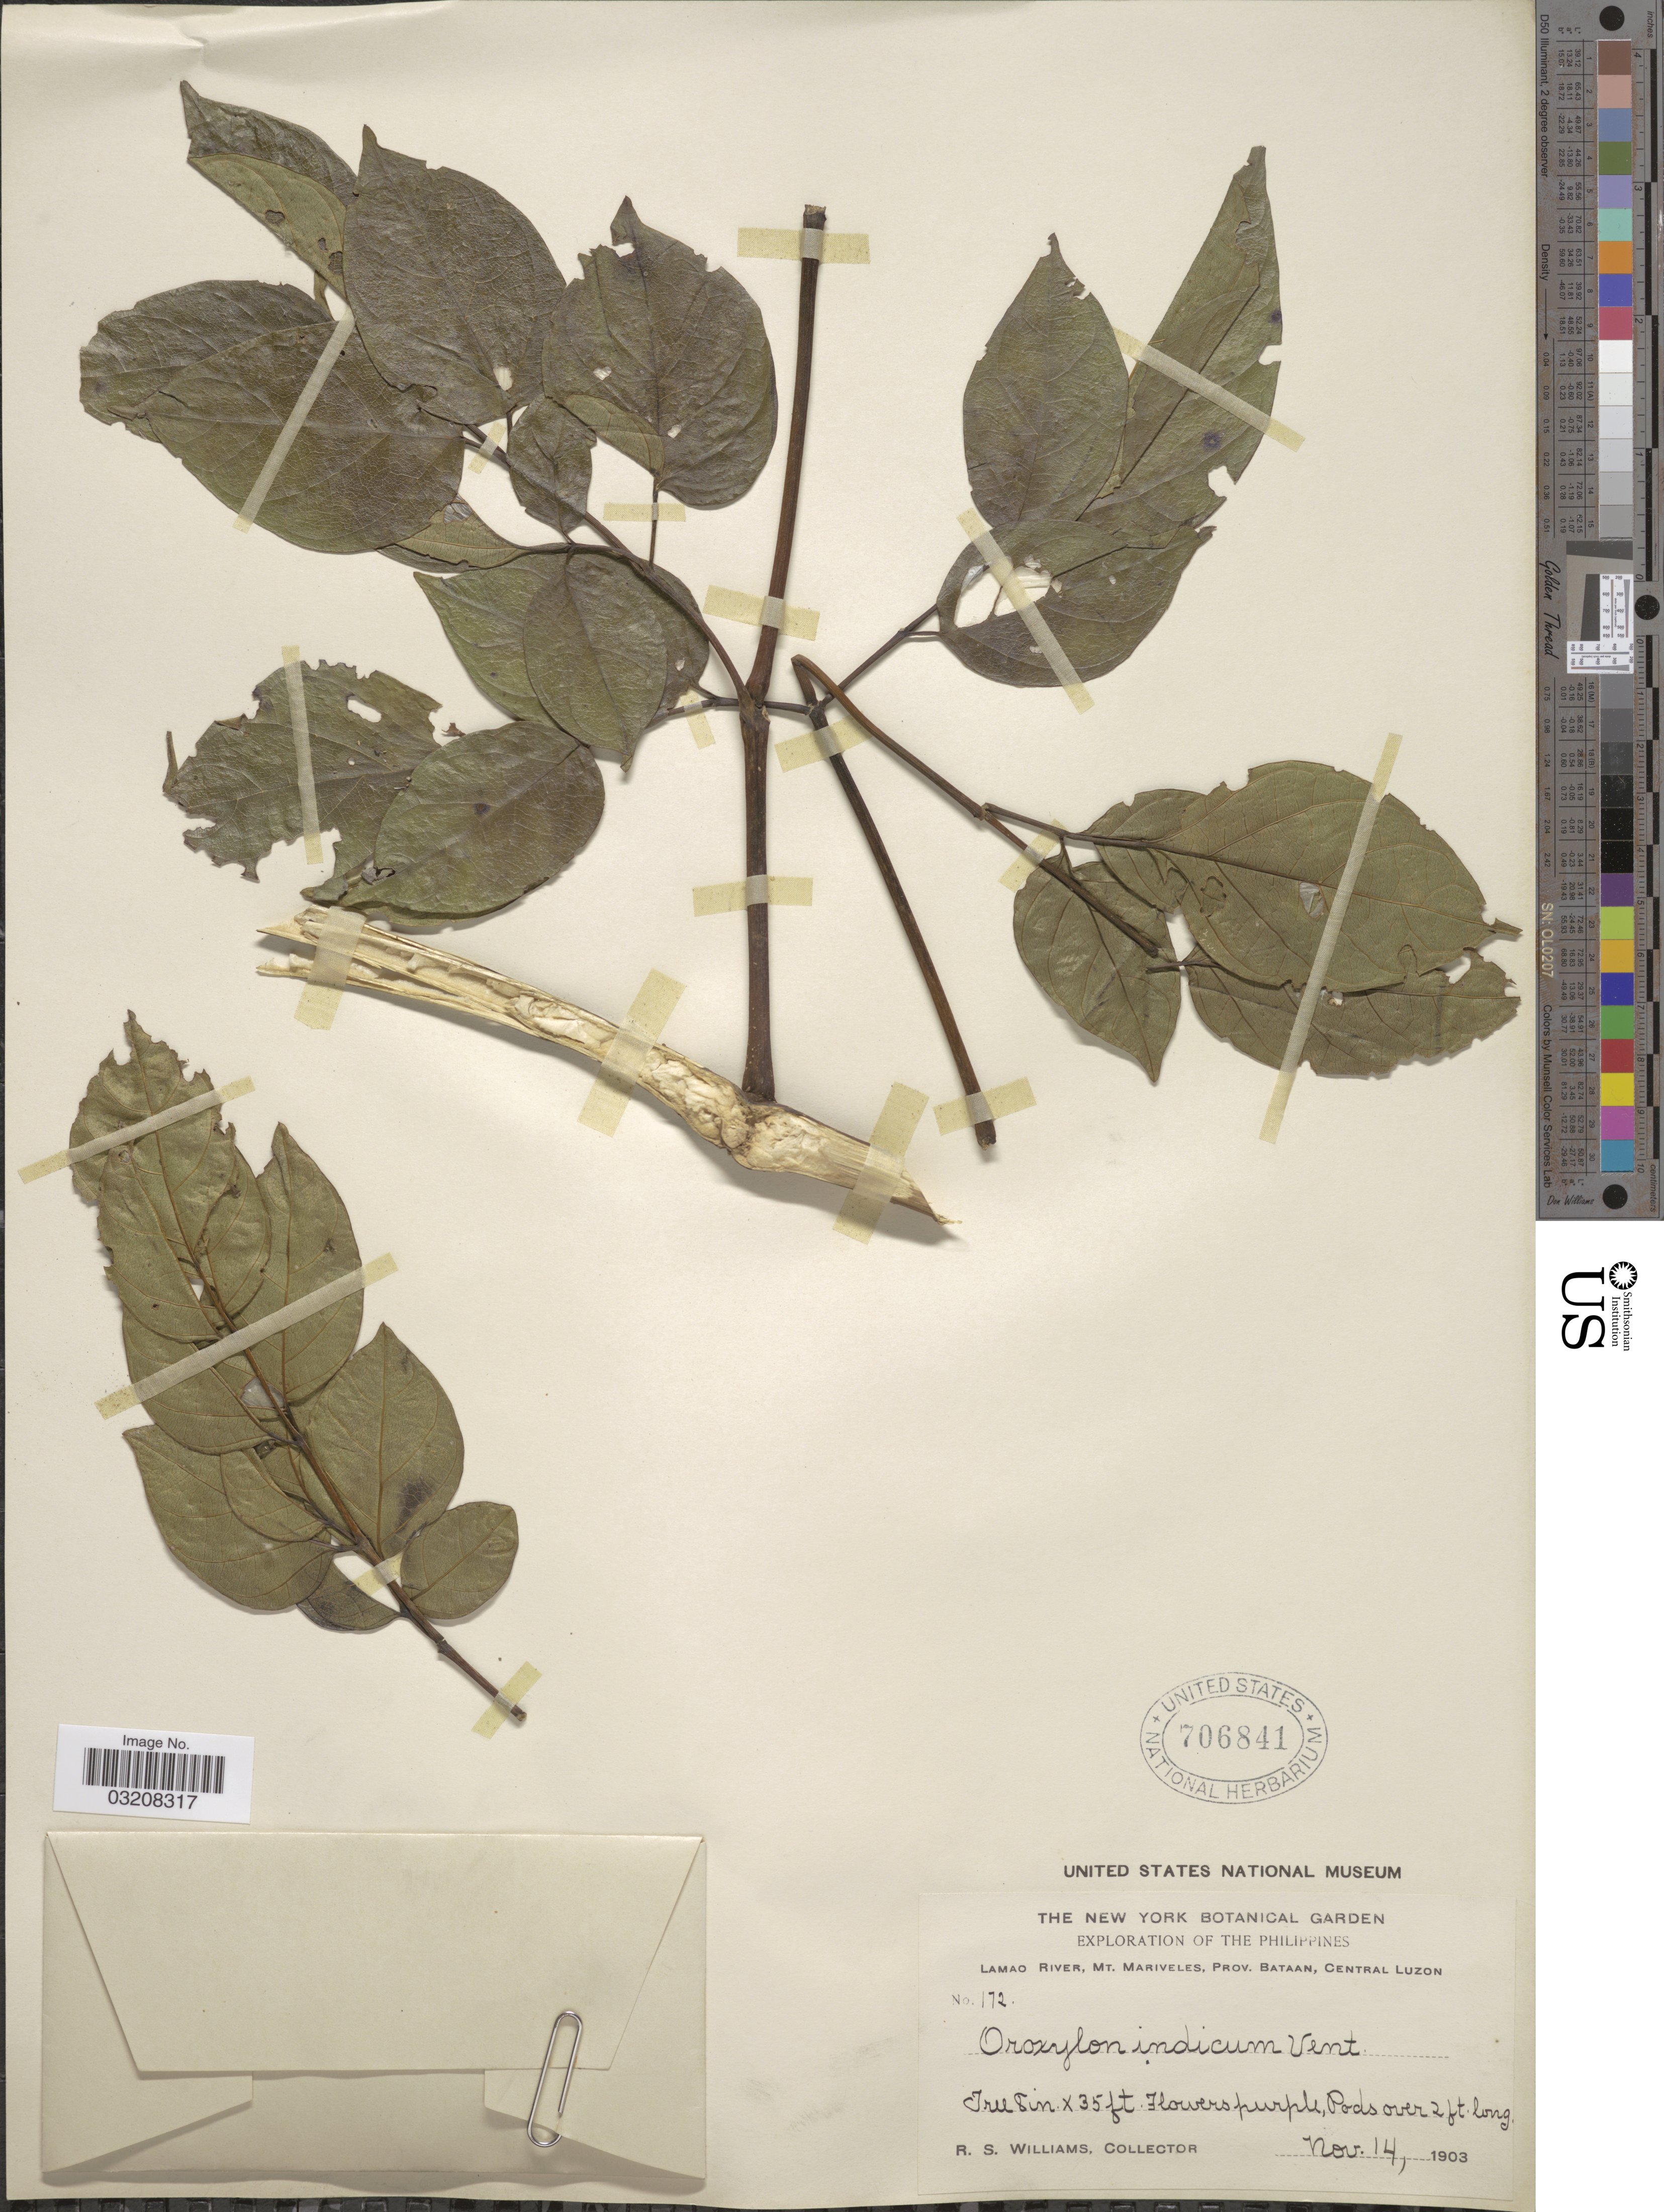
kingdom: Plantae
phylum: Tracheophyta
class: Magnoliopsida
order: Lamiales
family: Bignoniaceae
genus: Oroxylum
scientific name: Oroxylum indicum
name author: (L.) Kurz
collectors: R. S. Williams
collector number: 172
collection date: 1903-11-14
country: Philippines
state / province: Central Luzon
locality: Lamao River, Mt. Mariveles, Prov. Bataan.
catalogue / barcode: US 706841